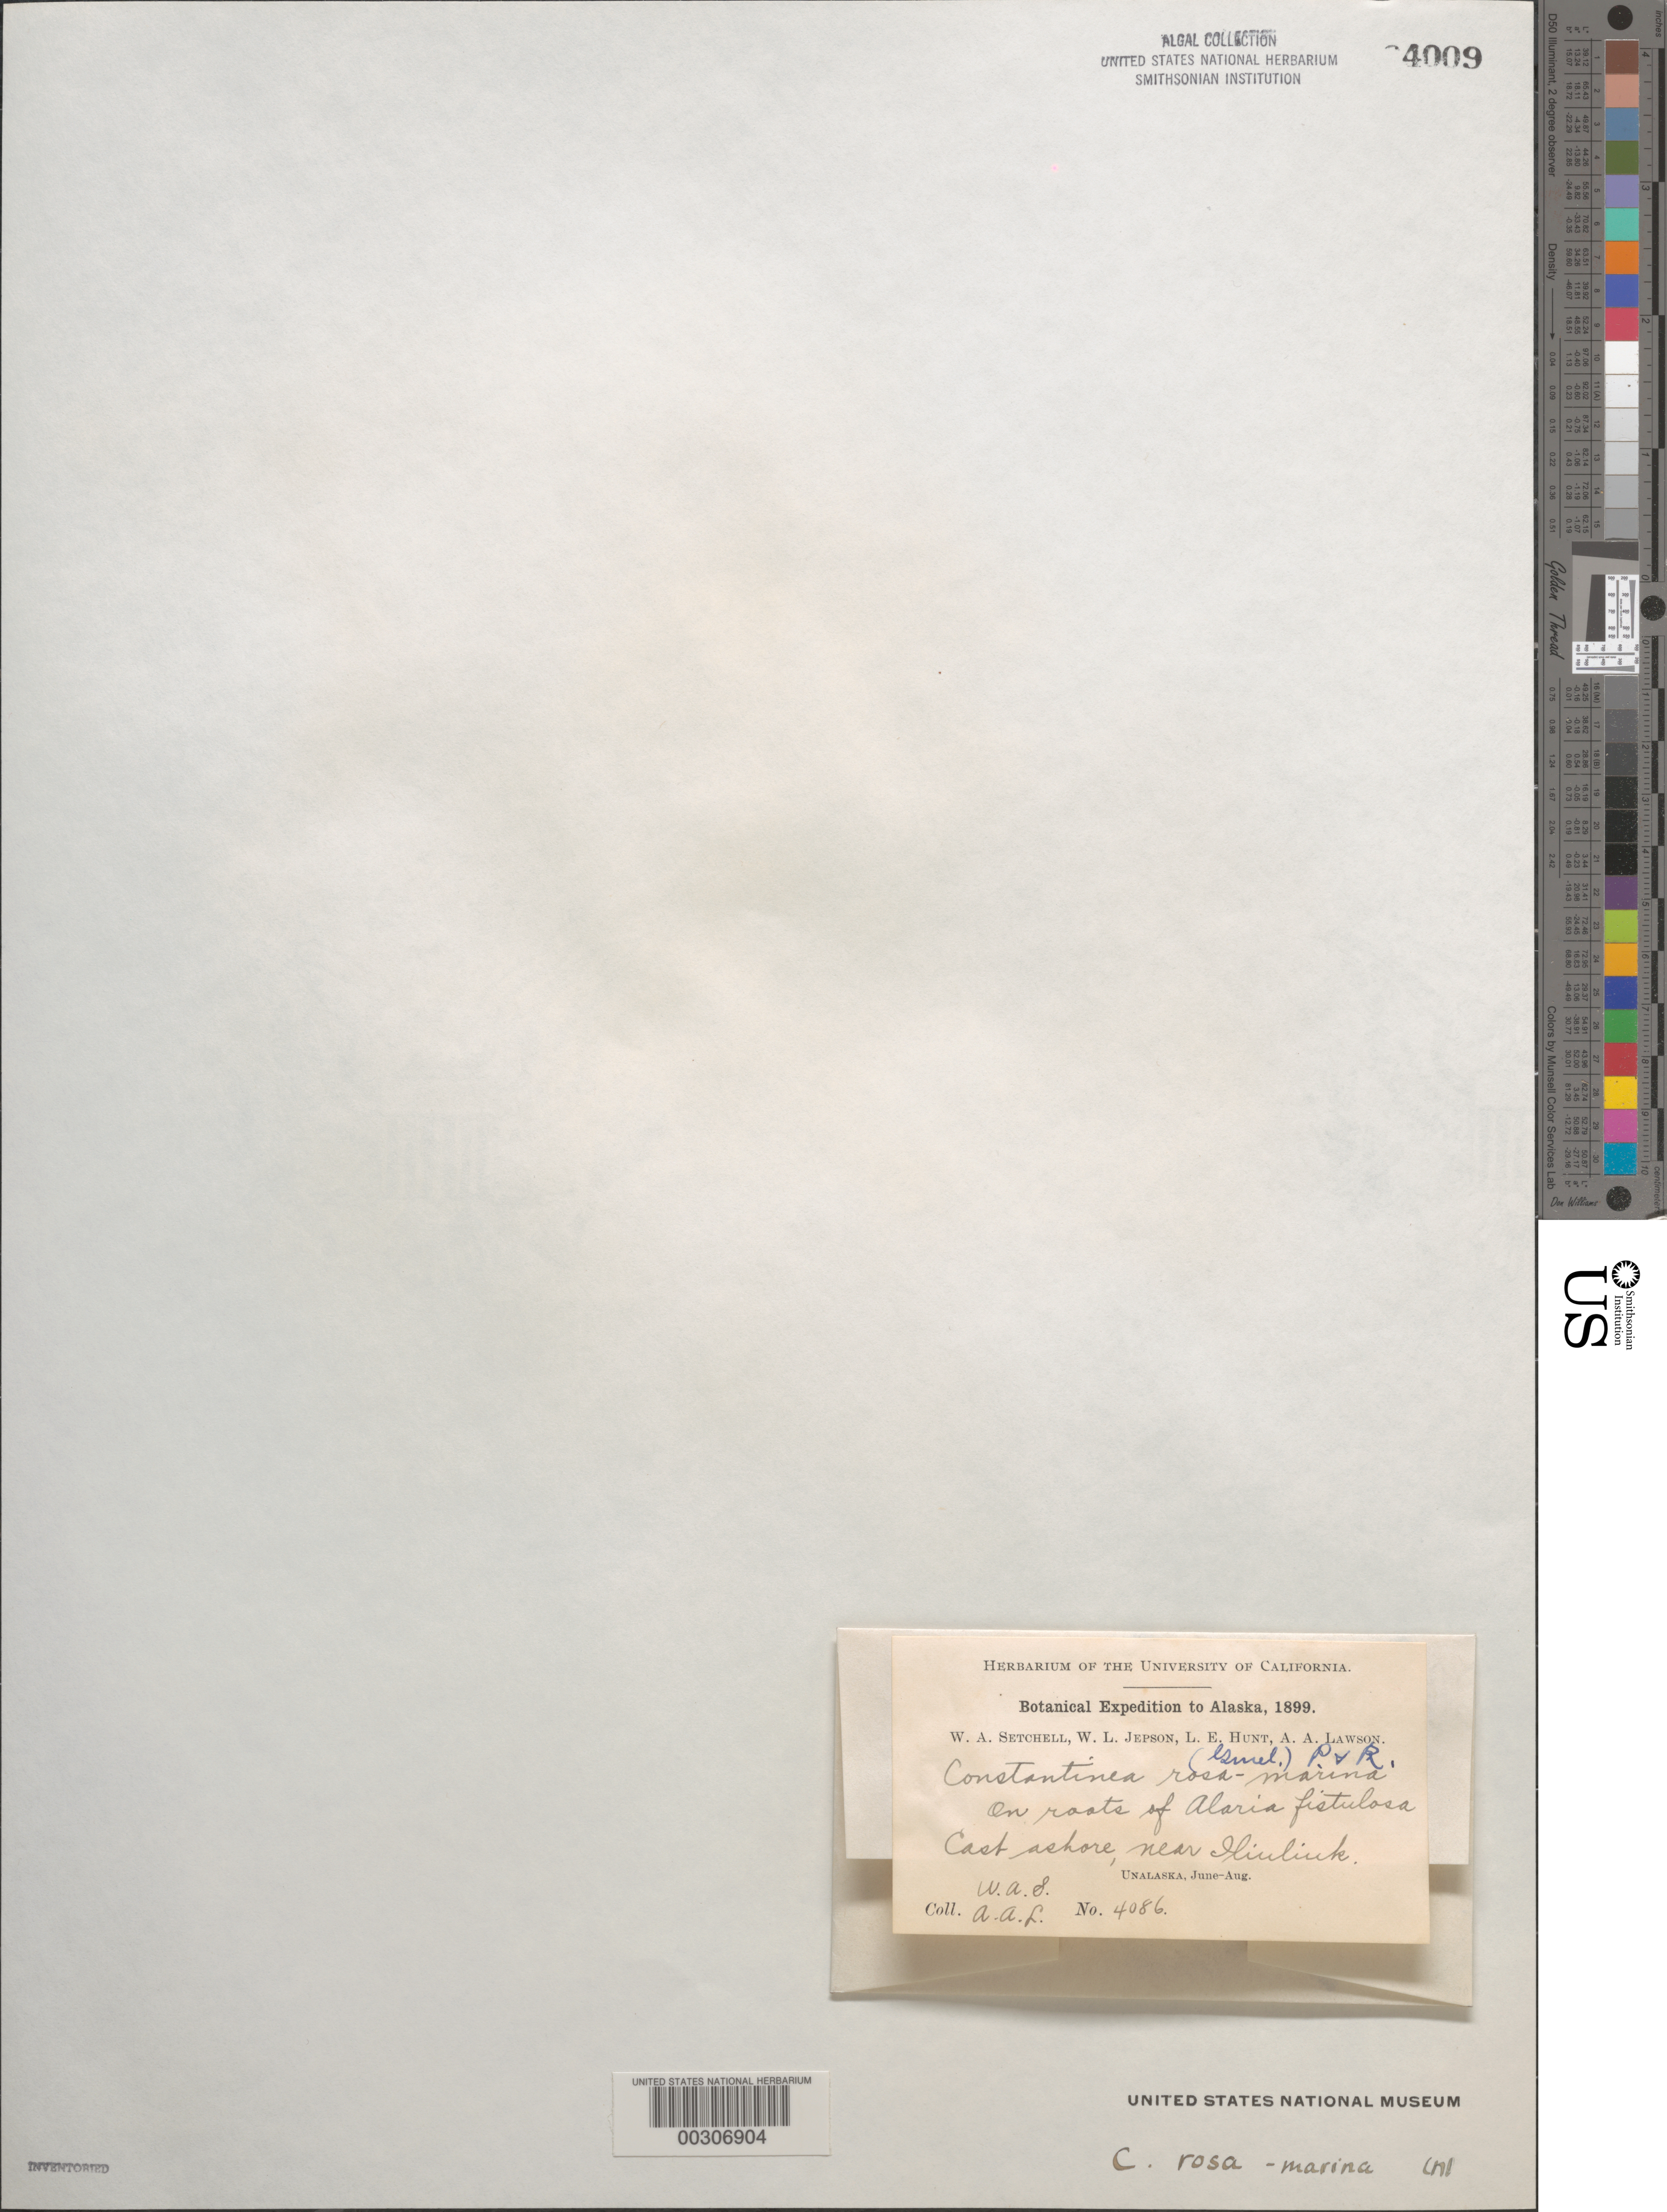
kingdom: Plantae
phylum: Rhodophyta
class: Florideophyceae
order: Gigartinales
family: Dumontiaceae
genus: Constantinea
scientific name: Constantinea rosa-marina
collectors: W. Setchell & A. A. Lawson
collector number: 4086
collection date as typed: Jun 1899 TO -- Aug 1899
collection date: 1899-06/1899-08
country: United States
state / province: Alaska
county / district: Aleutian Islands Division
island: Unalaska Island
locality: Near Unalaska (Iliuliuk)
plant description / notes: Botanical Expedition to Alaska, 1899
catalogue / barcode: US 4009